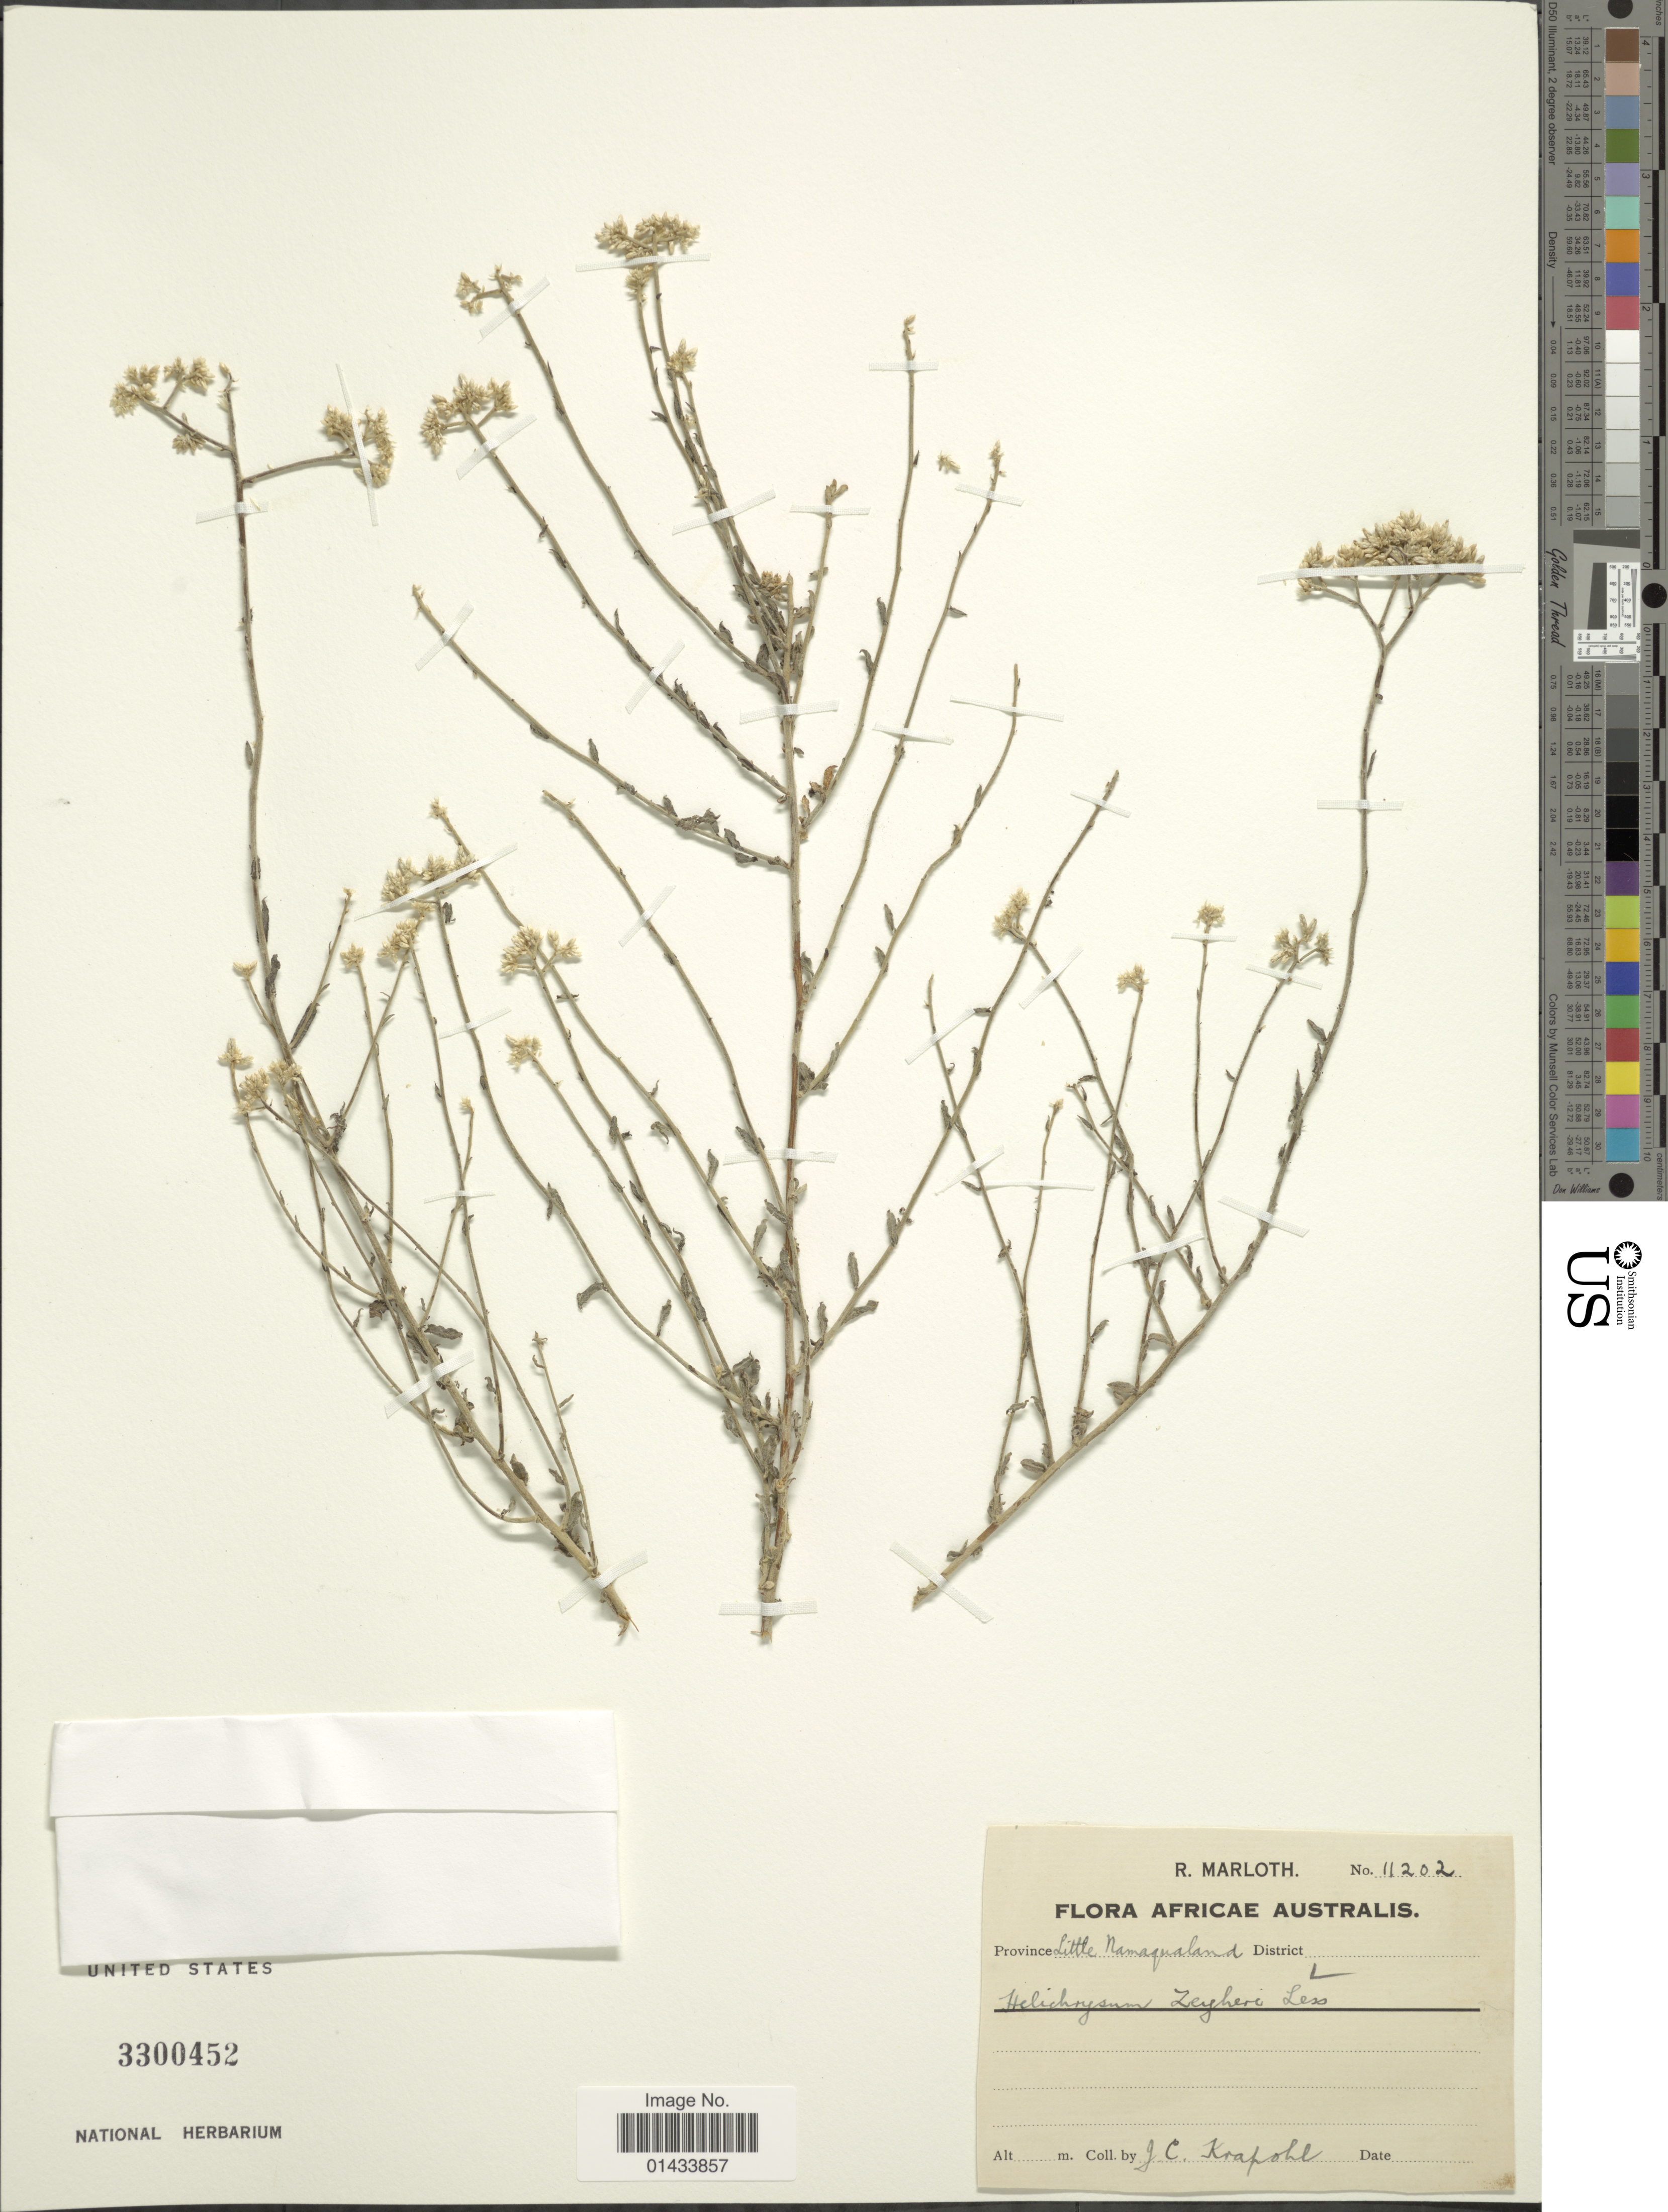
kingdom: Plantae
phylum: Tracheophyta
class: Magnoliopsida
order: Asterales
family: Asteraceae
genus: Helichrysum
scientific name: Helichrysum zeyheri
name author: Less.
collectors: J. Krapohl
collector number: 11202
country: South Africa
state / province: Northern Cape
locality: Africae australis, Province Little Namaqualand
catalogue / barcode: US 3300452